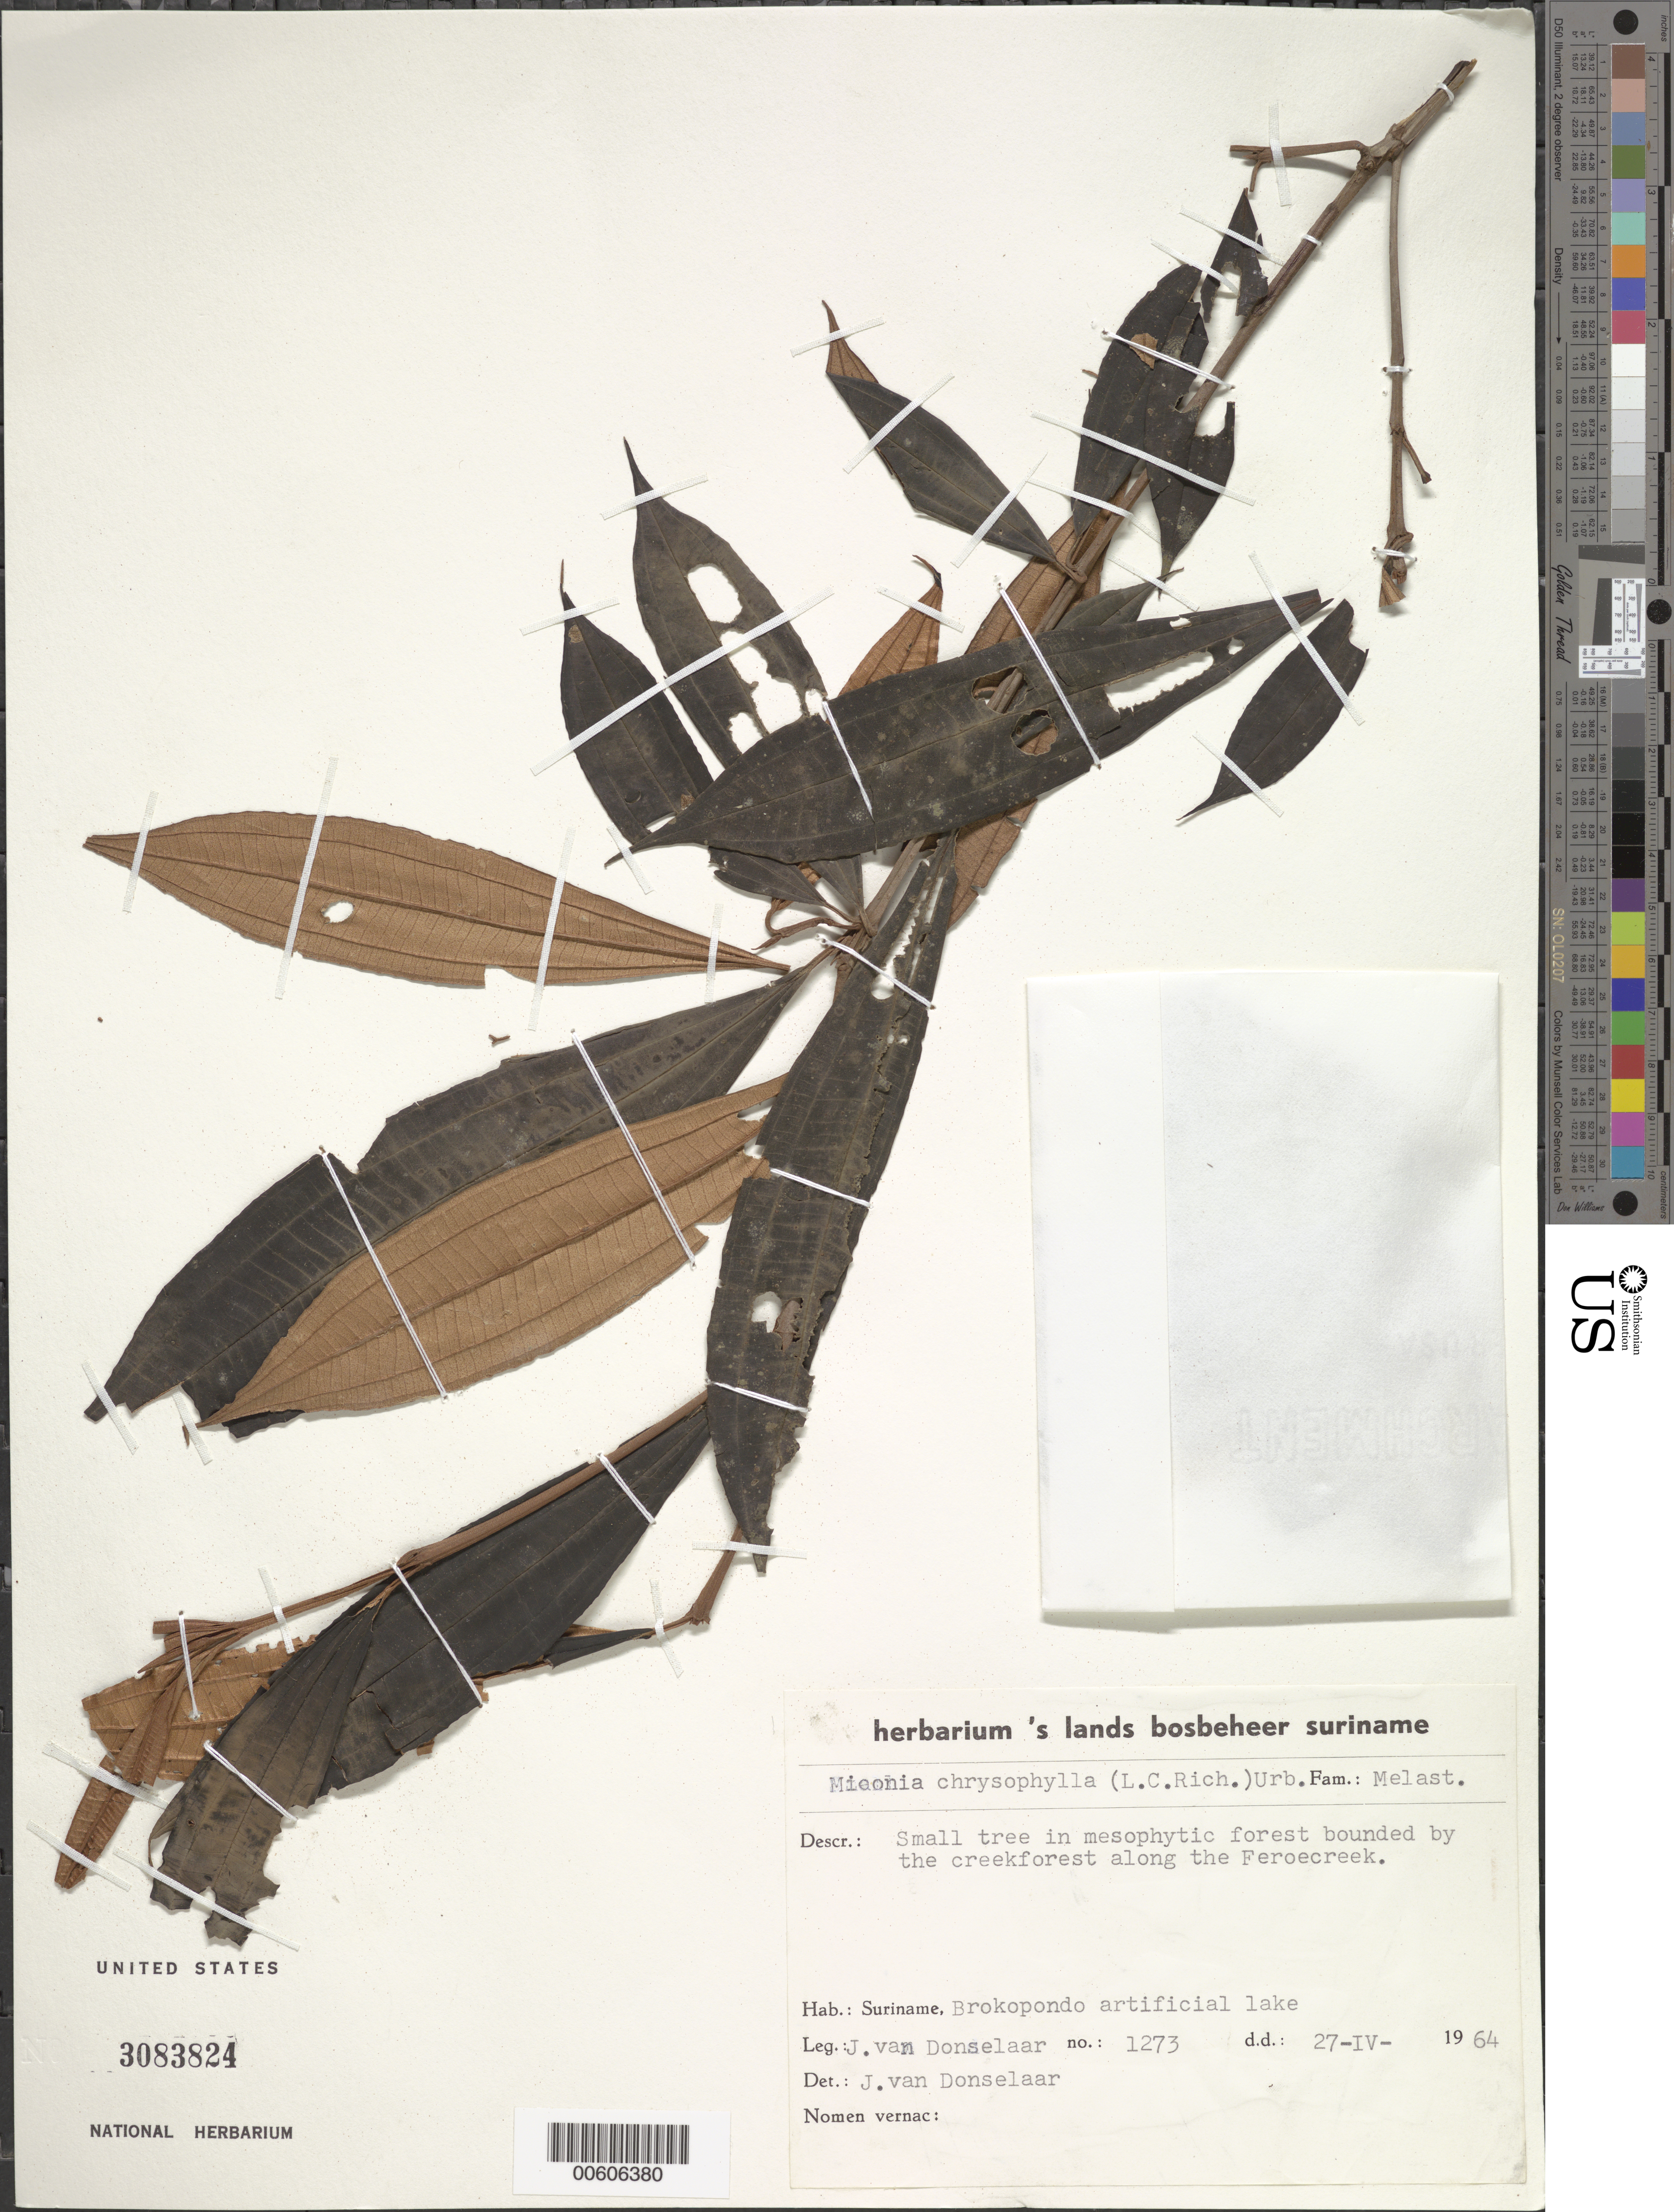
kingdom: Plantae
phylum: Tracheophyta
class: Magnoliopsida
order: Myrtales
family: Melastomataceae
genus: Miconia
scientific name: Miconia chrysophylla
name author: (Rich.) Urb.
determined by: Donselaar, J. van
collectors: J. Donselaar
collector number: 1273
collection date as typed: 27-Apr-64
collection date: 1964-04-27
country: Suriname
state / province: Brokopondo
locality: Feroecreek, Brokopondo artificial lake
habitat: Mesophytic forest bounded by the creekforest along the Feroecreek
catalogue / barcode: US 3083824